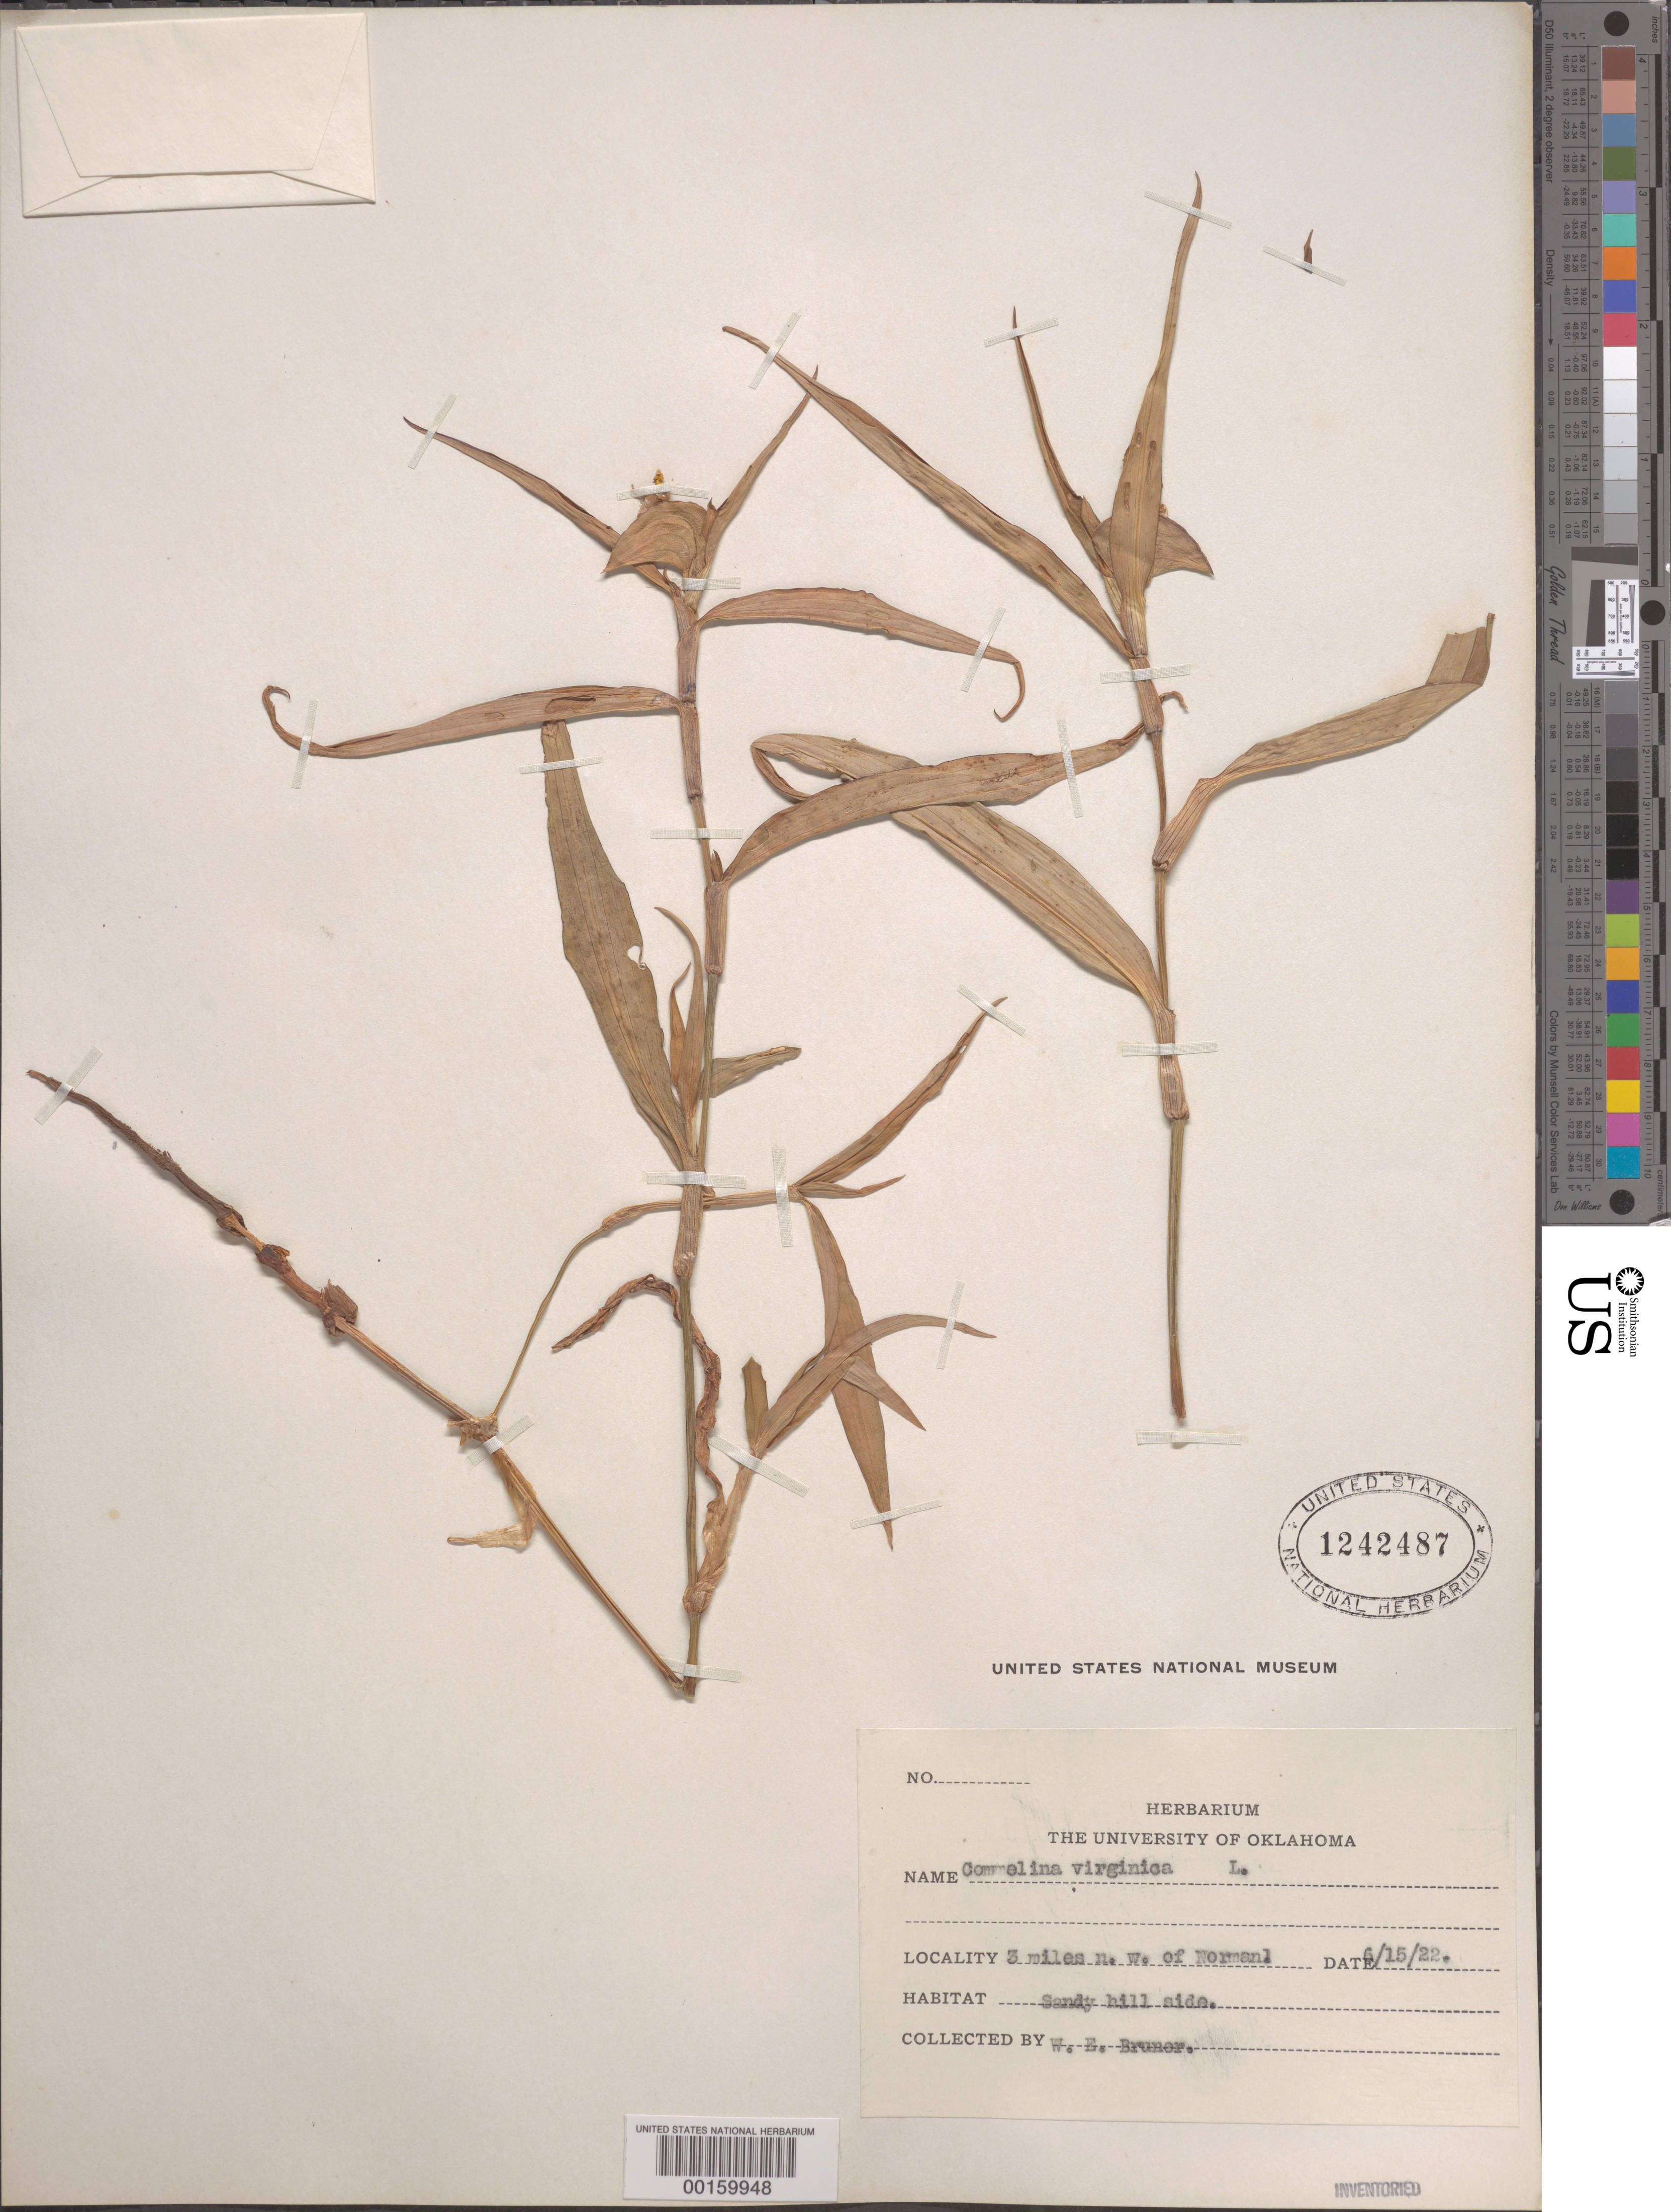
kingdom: Plantae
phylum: Tracheophyta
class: Liliopsida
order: Commelinales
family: Commelinaceae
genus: Commelina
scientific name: Commelina erecta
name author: L.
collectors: W. Bruner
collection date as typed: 15 Jun 1922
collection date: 1922-06-15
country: United States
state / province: Oklahoma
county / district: Cleveland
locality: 3 mi. nw of norman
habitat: Sandy hill side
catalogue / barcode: US 1242487